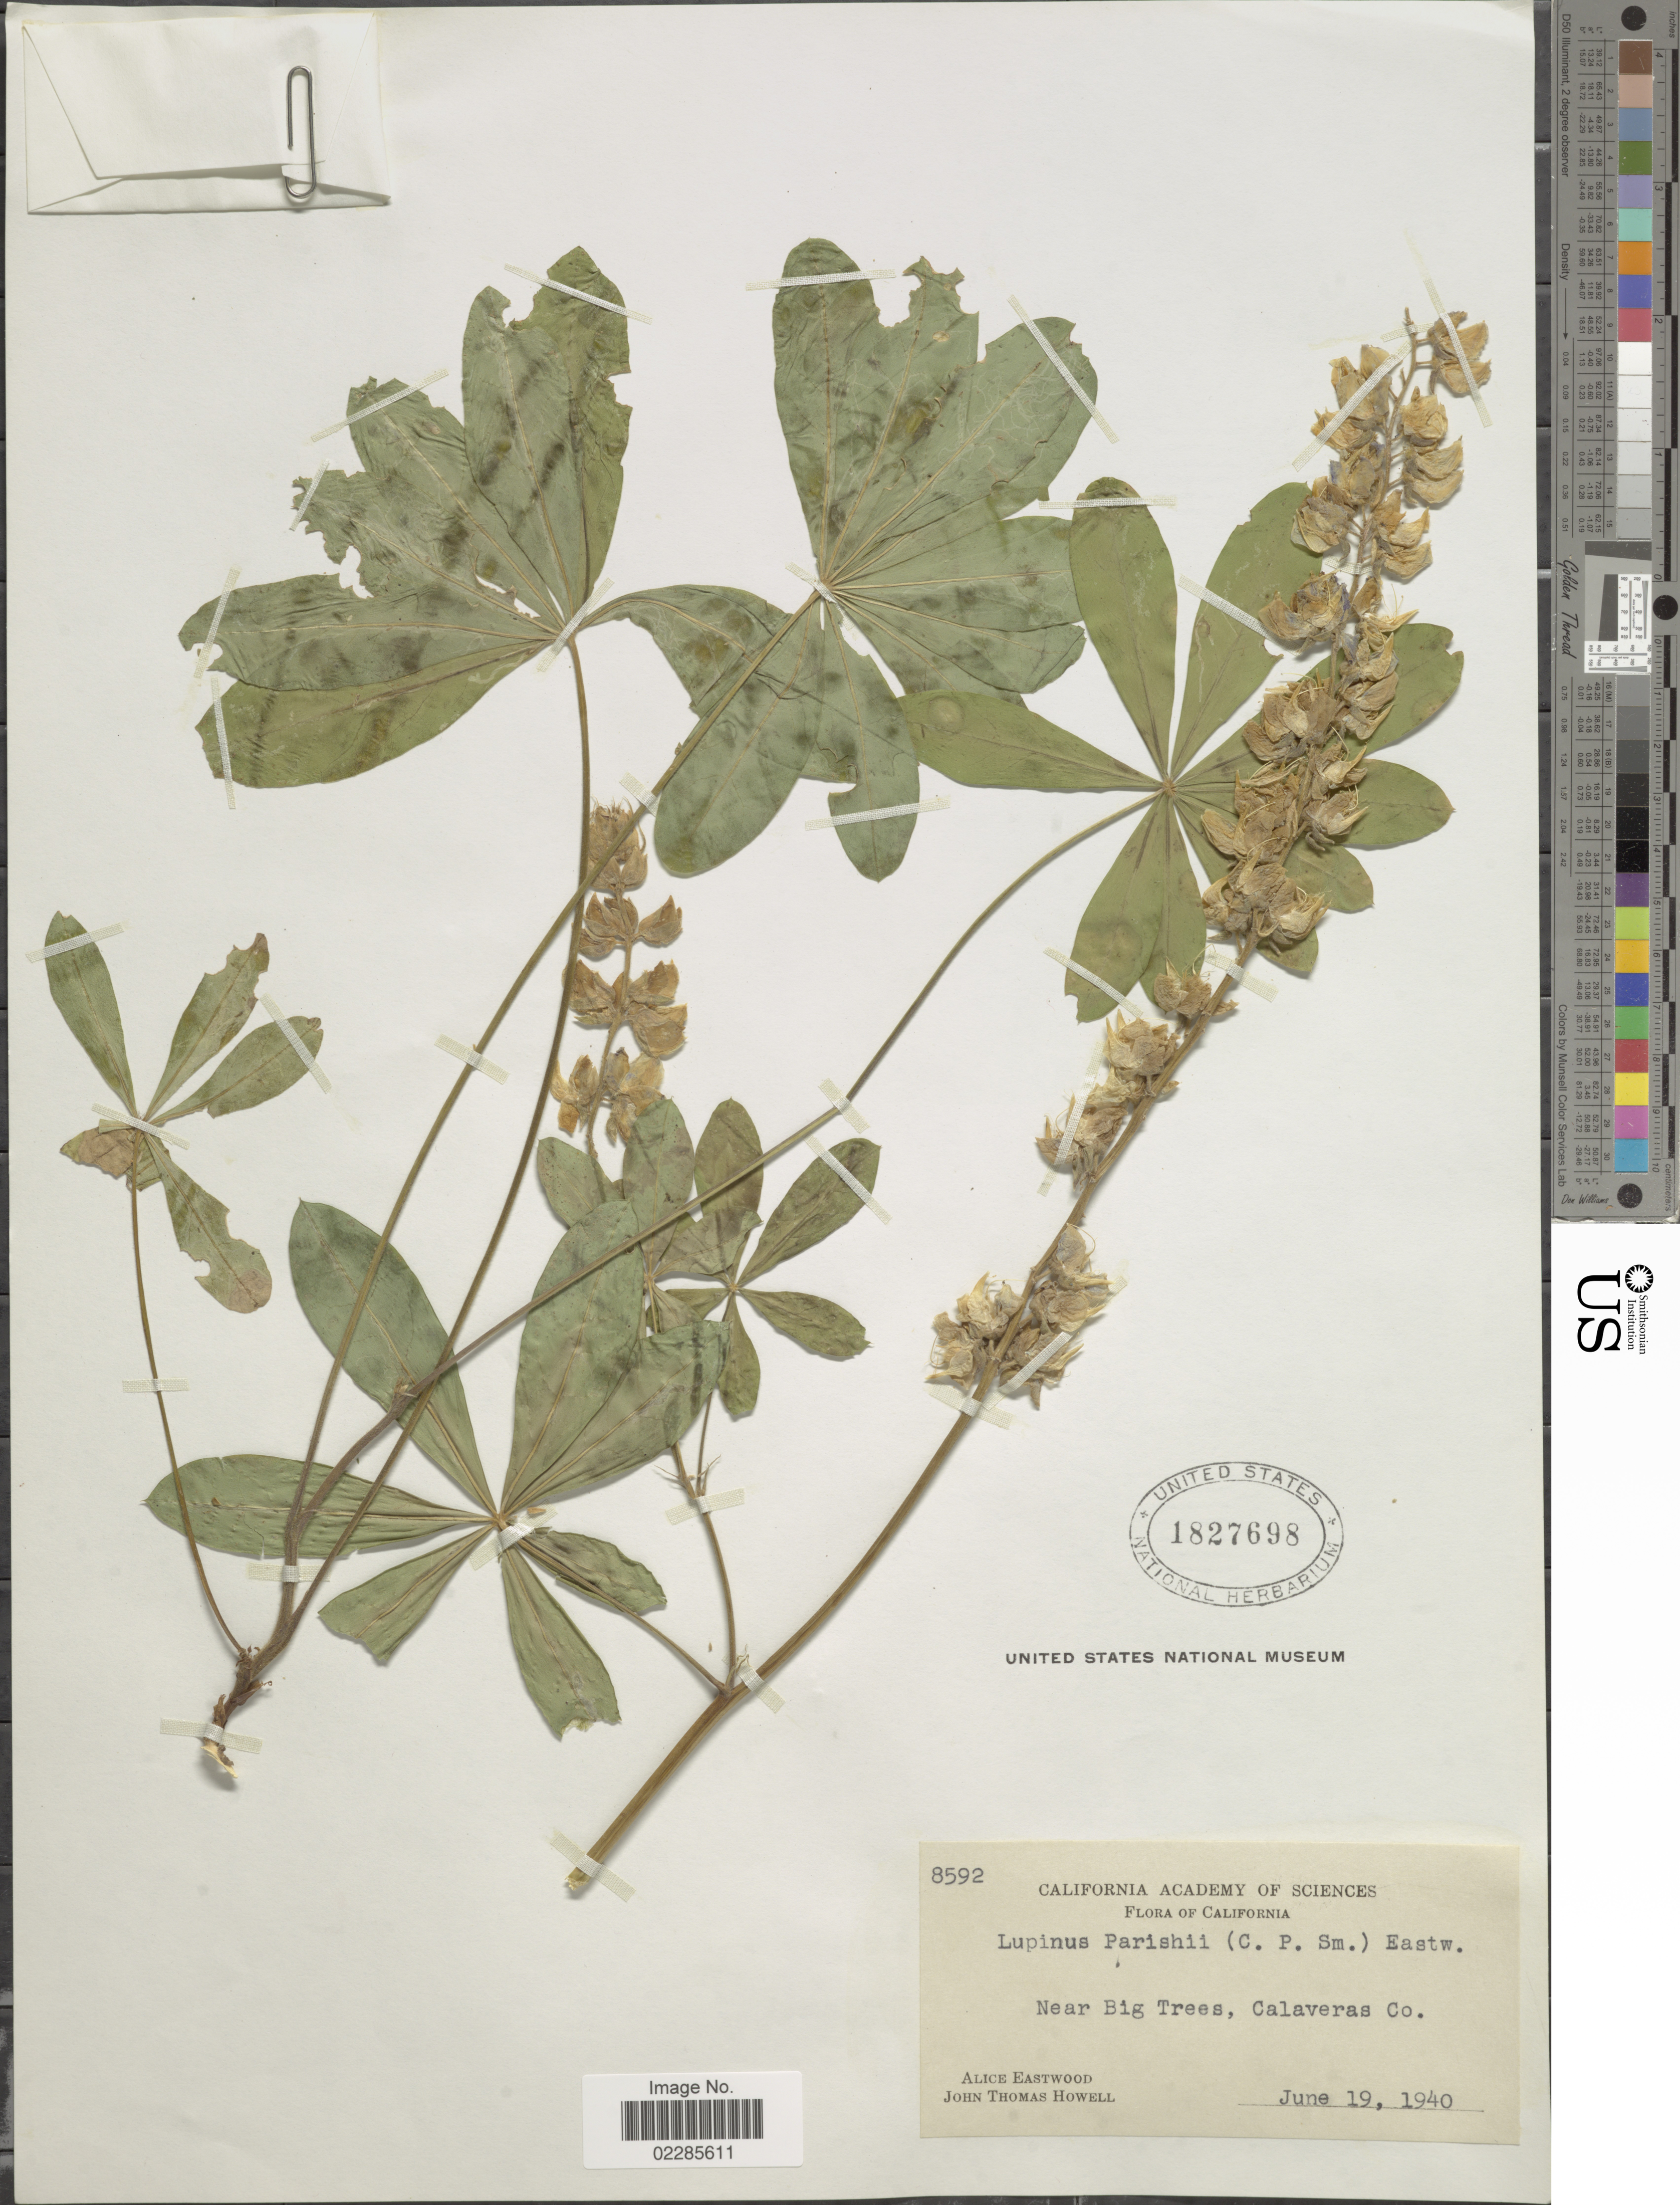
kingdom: Plantae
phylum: Tracheophyta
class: Magnoliopsida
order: Fabales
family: Fabaceae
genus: Lupinus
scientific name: Lupinus latifolius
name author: Lindl. ex J. Agardh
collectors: A. Eastwood & J. T. Howell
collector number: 8592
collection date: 1940-06-19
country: United States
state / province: California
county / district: Calaveras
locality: Near Big Trees, Calaveras Co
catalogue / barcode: US 1827698